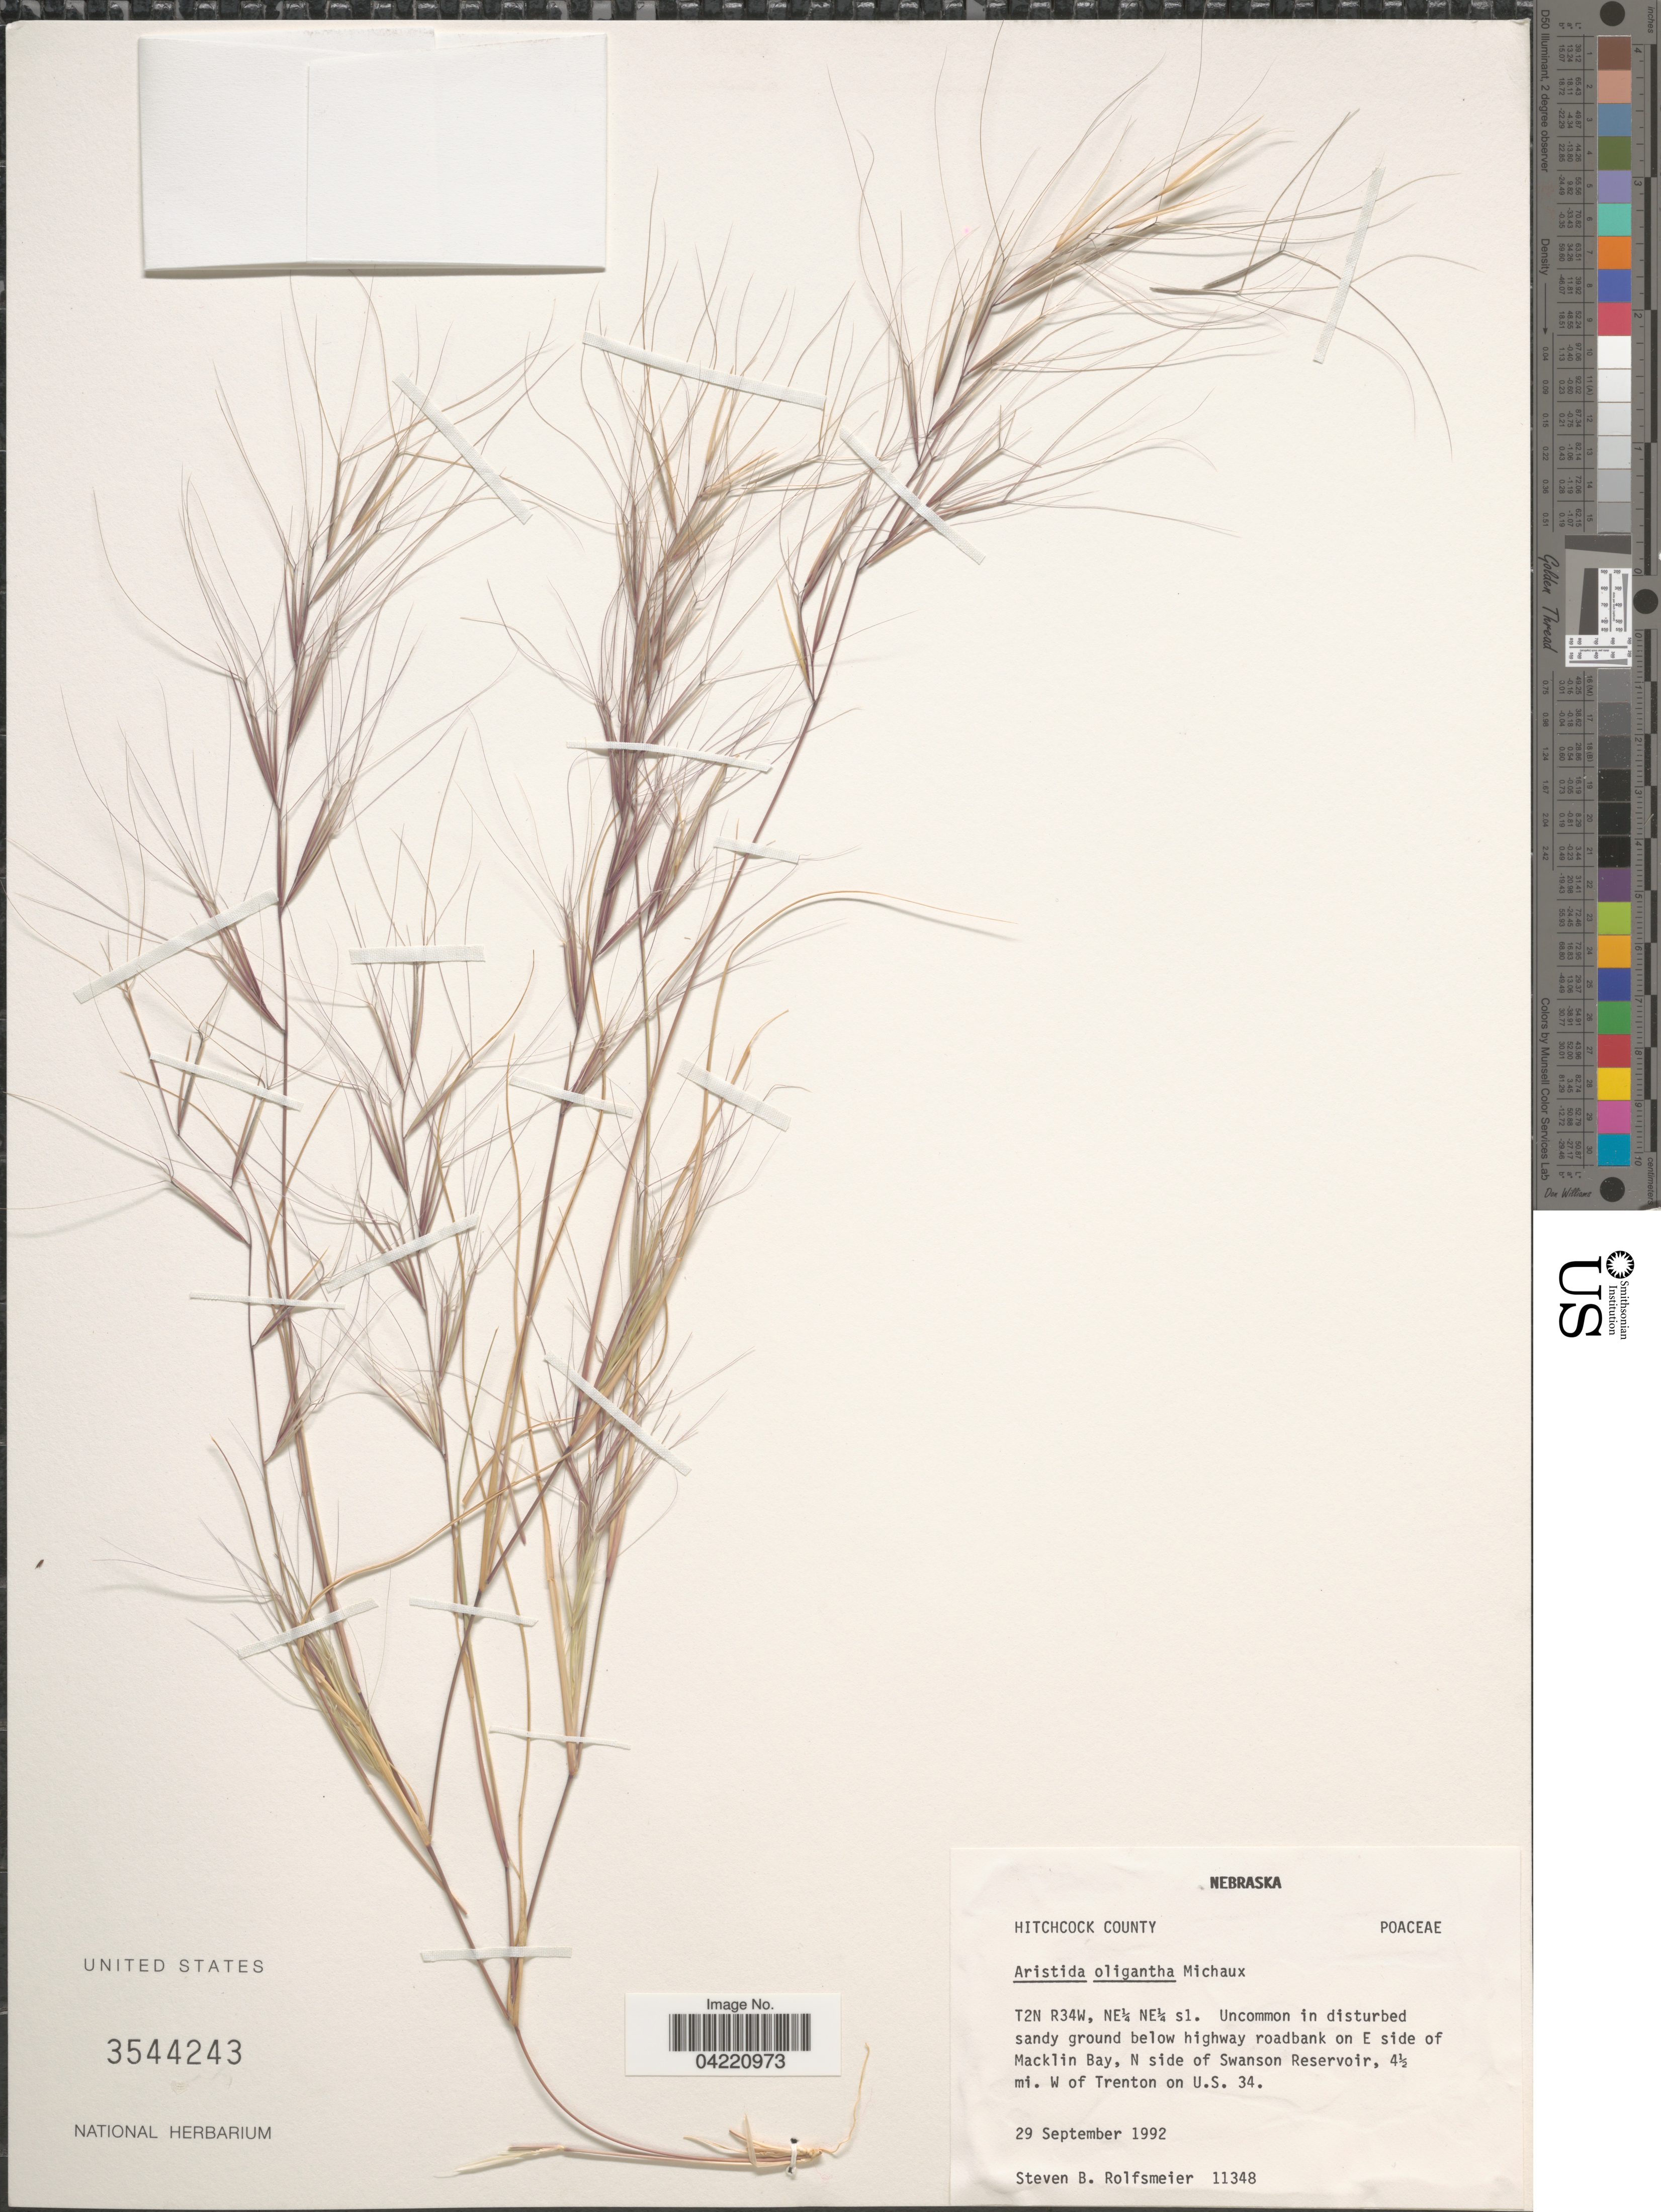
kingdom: Plantae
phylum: Tracheophyta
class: Liliopsida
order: Poales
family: Poaceae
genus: Aristida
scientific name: Aristida oligantha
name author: Michx.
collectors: S. Rolfsmeier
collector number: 11348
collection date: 1992-09-29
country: United States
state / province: Nebraska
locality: T2N R34W, NE¼ NE¼ s1. Uncommon in disturbed sandy ground below highway roadbank on E side of Macklin Bay, N side of Swanson Reservoir, 4½ mi. W of Trenton on U.S. 34.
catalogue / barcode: US 3544243